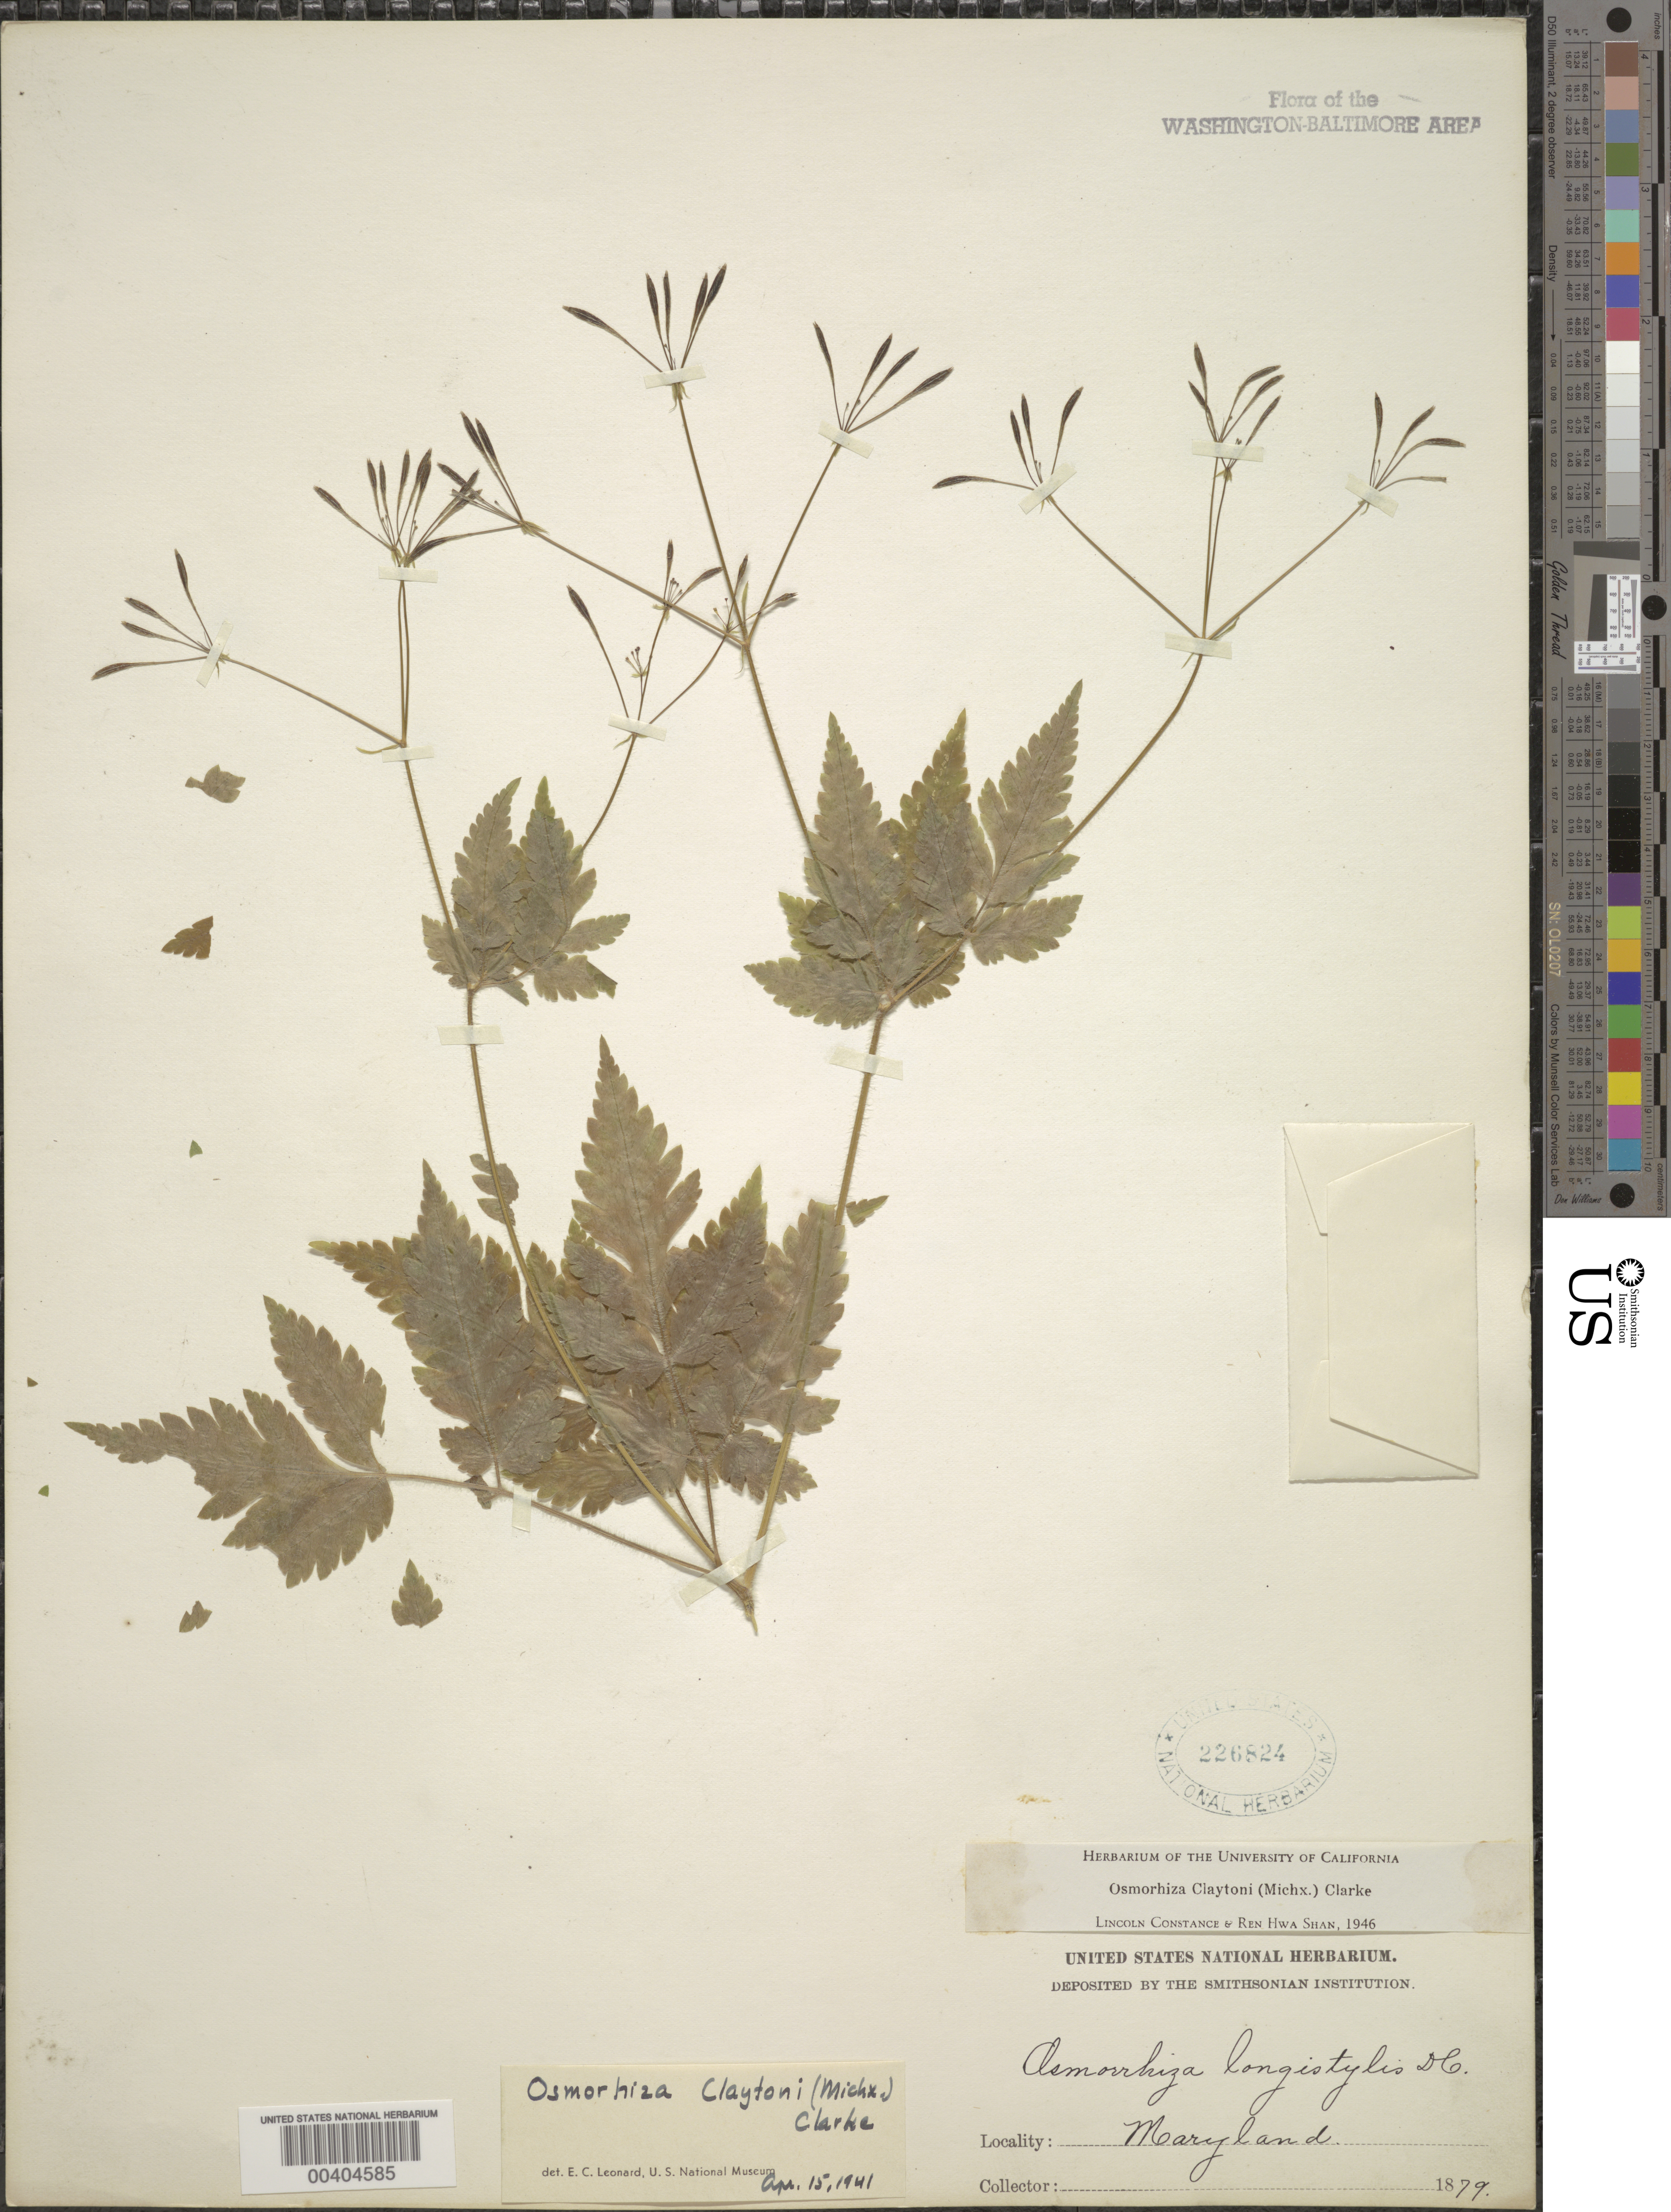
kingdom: Plantae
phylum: Tracheophyta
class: Magnoliopsida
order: Apiales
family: Apiaceae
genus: Osmorhiza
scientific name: Osmorhiza claytonii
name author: (Michx.) C.B. Clarke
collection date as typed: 1879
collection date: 1879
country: United States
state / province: Maryland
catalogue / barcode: US 226824